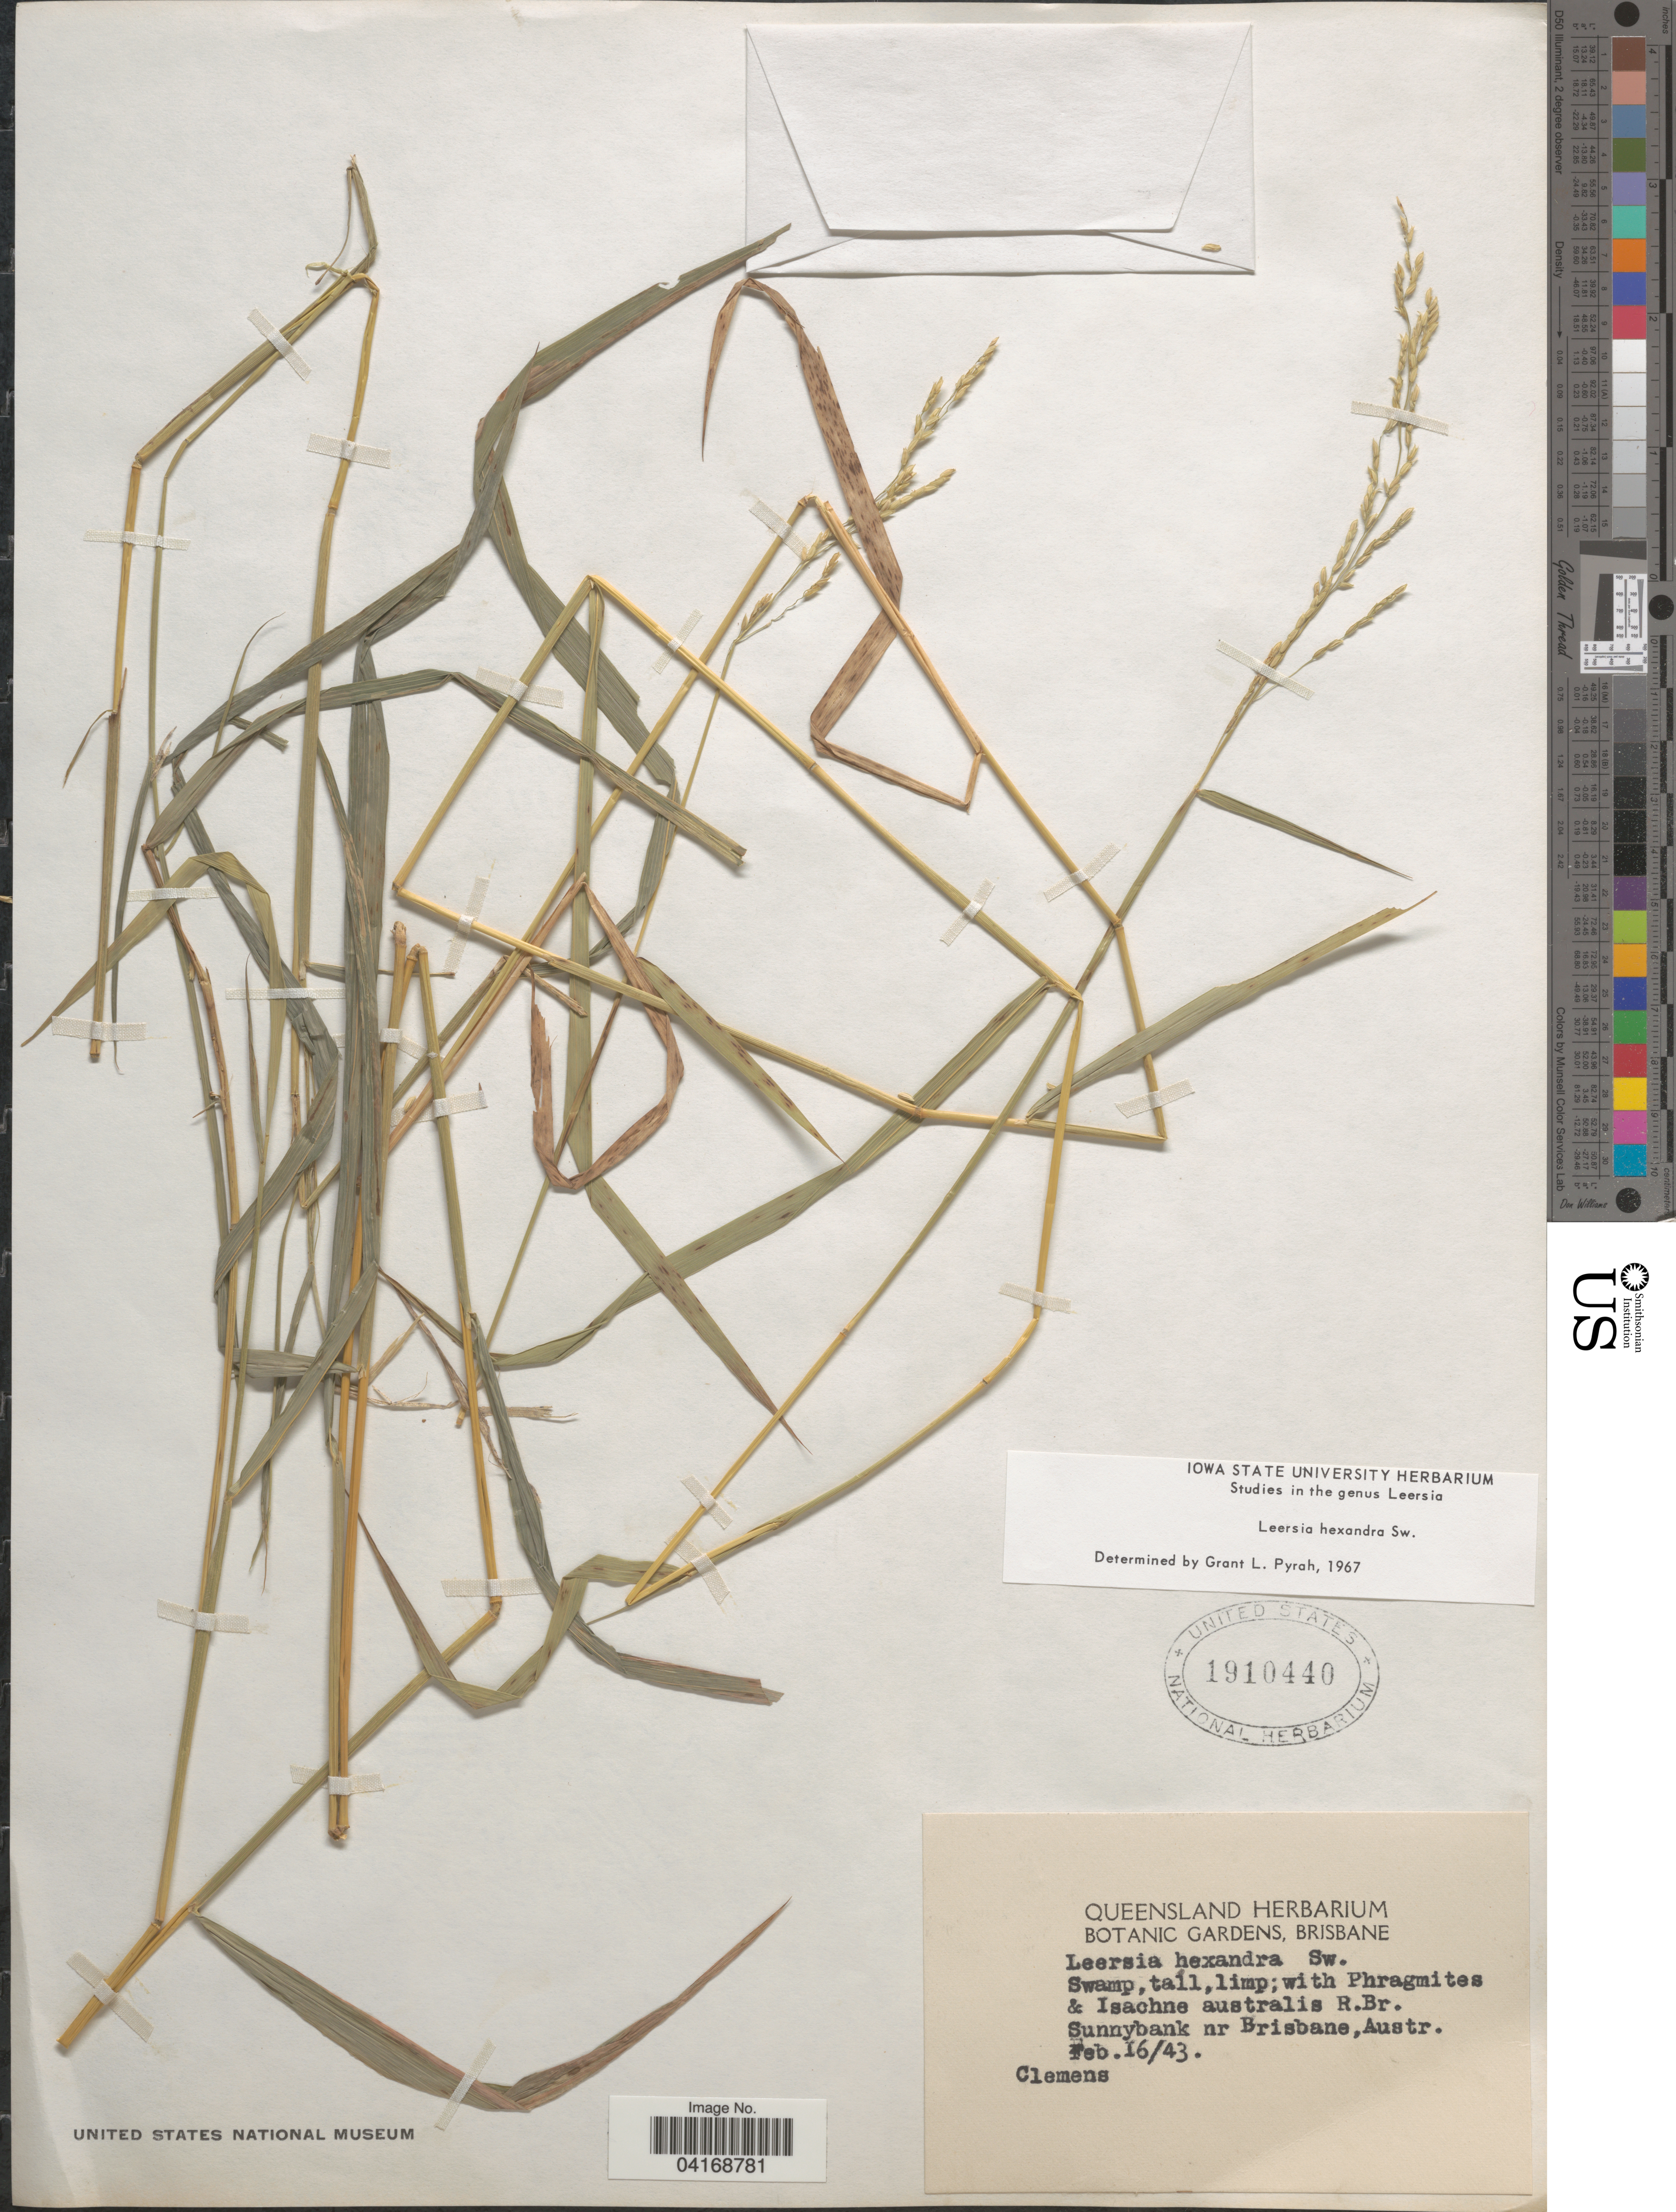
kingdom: Plantae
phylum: Tracheophyta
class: Liliopsida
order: Poales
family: Poaceae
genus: Leersia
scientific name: Leersia hexandra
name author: Sw.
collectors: -. Clemens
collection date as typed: Transcribed d/m/y: 16/2/43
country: Australia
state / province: Queensland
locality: Sunnybank nr Brisbane.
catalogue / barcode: US 1910440